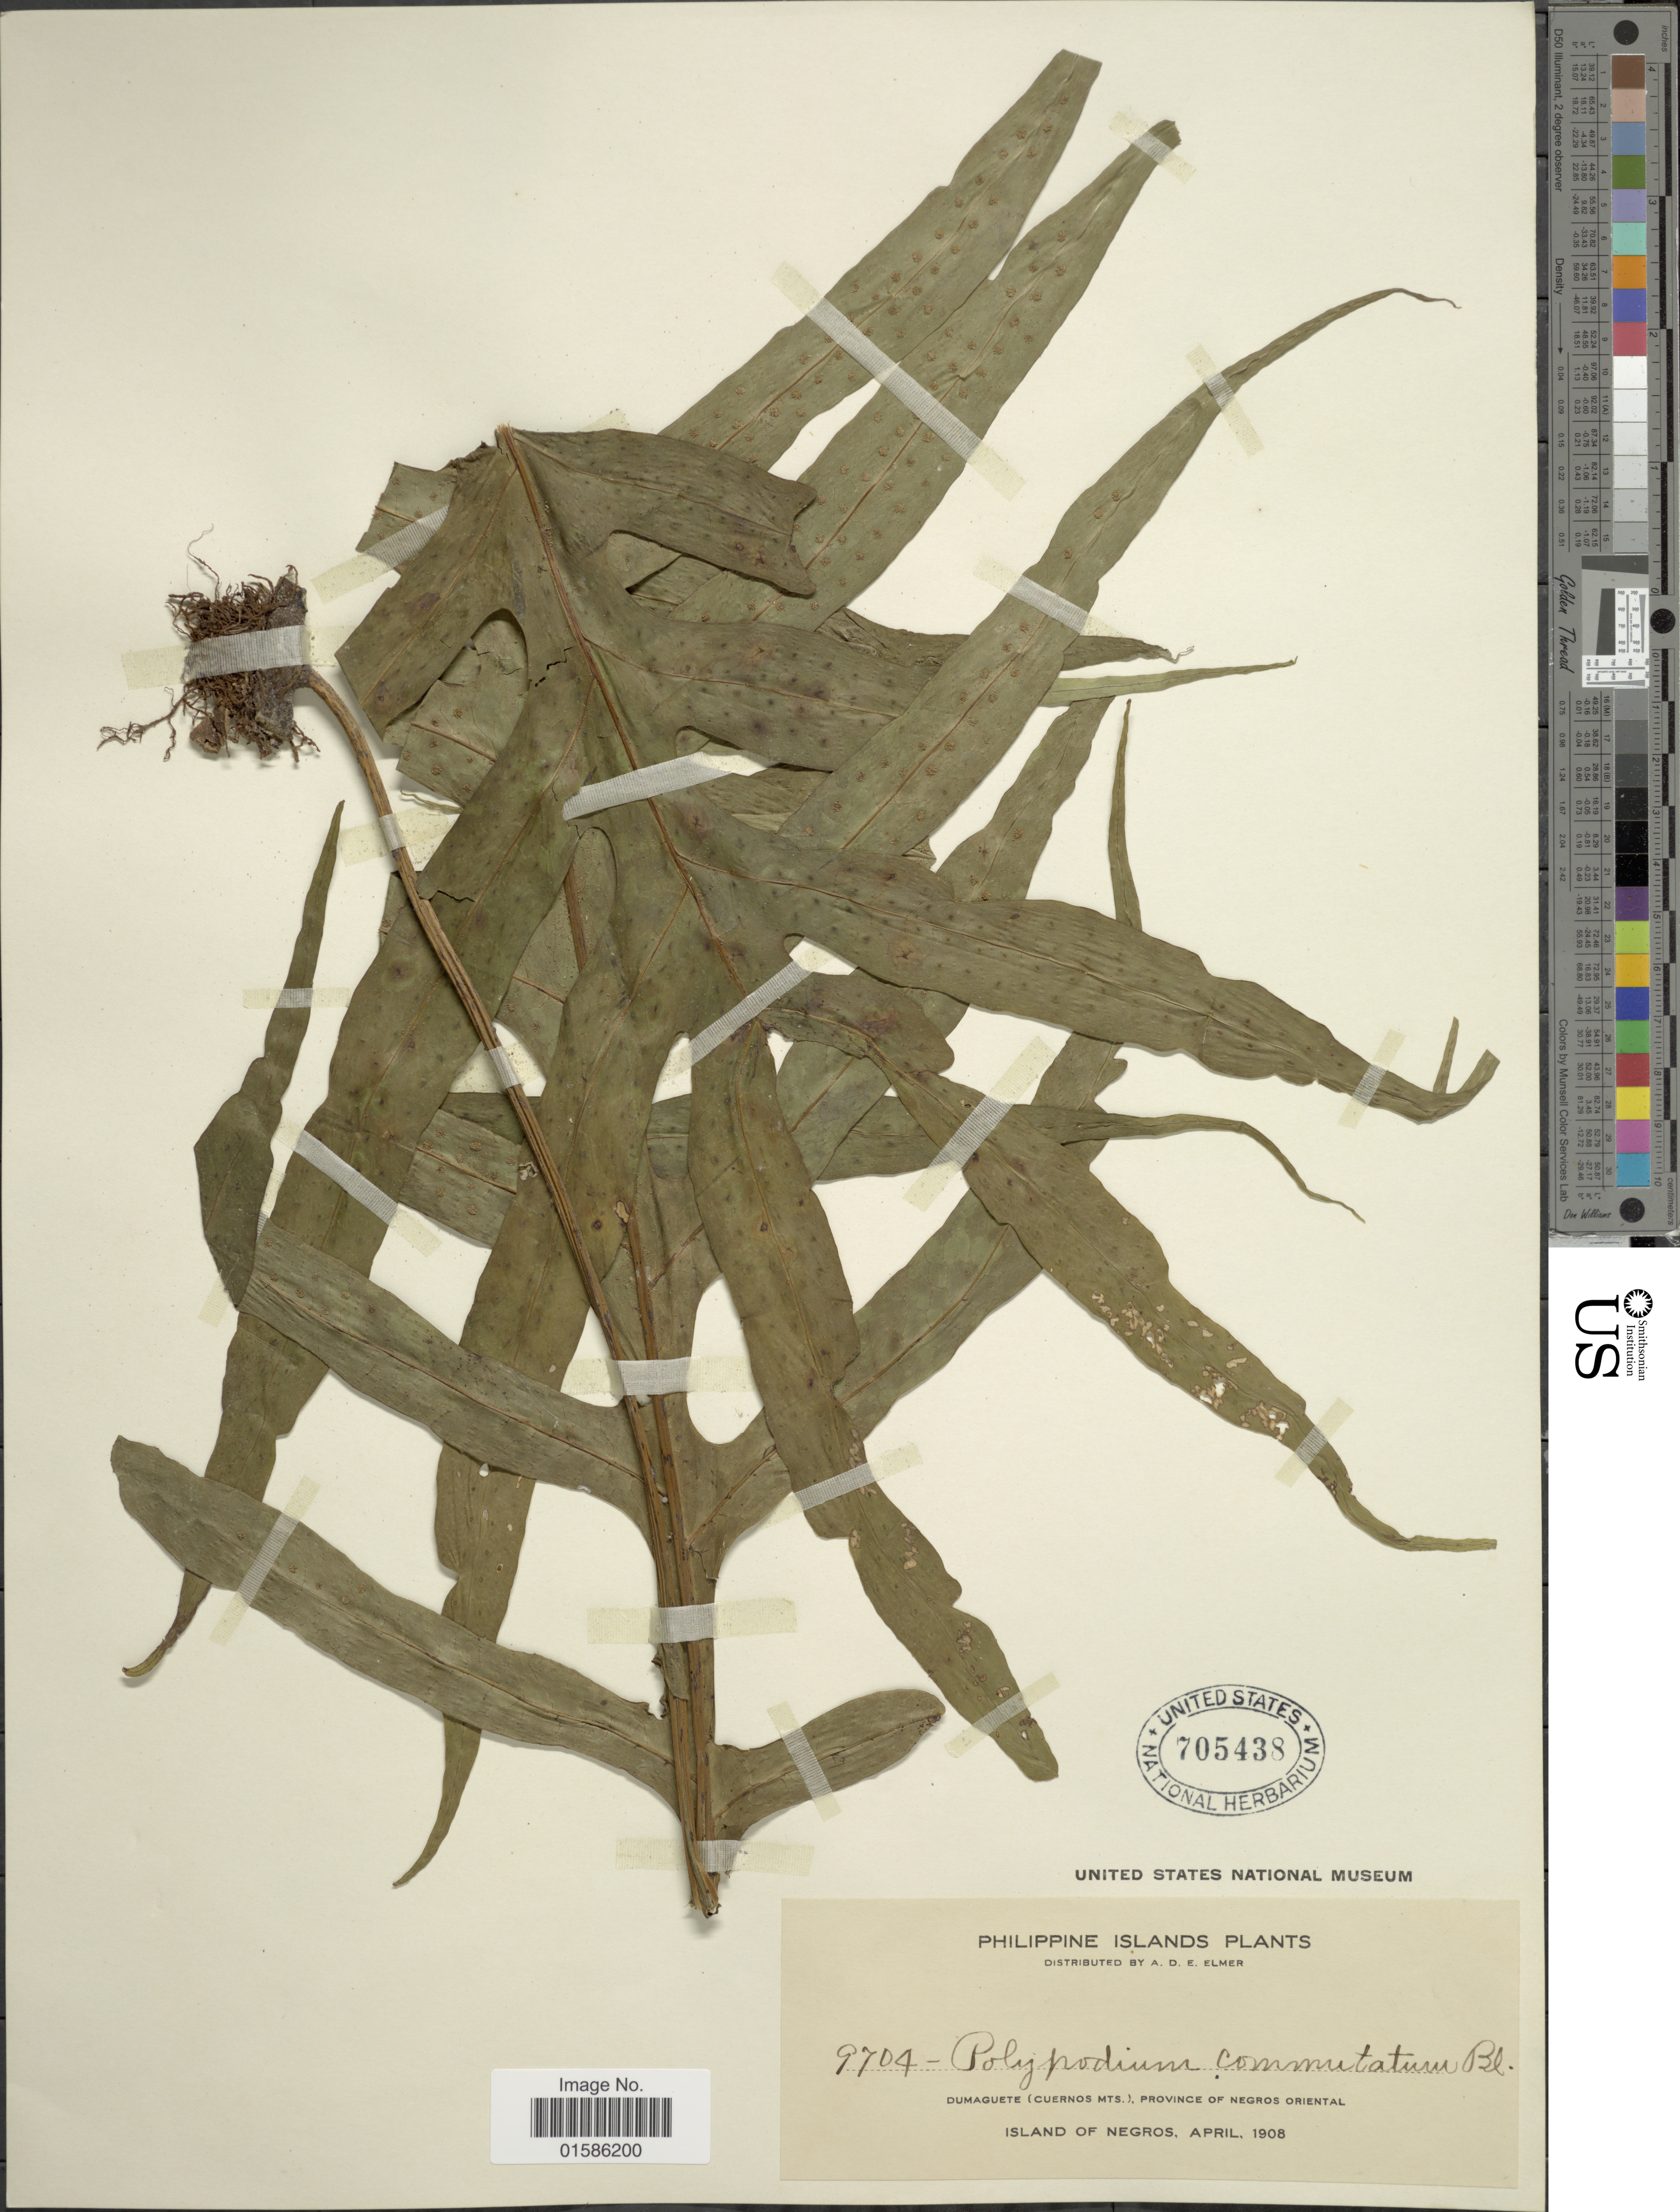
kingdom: Plantae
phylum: Tracheophyta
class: Polypodiopsida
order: Polypodiales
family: Polypodiaceae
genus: Microsorum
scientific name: Microsorum commutatum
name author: (Blume) Copel.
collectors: A. D. E. Elmer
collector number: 9704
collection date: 1908-04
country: Philippines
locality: Philippine Islands, Dumaguete (Cuernos Mts), province of Negros Oriental, Island of Negros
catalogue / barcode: US 705438